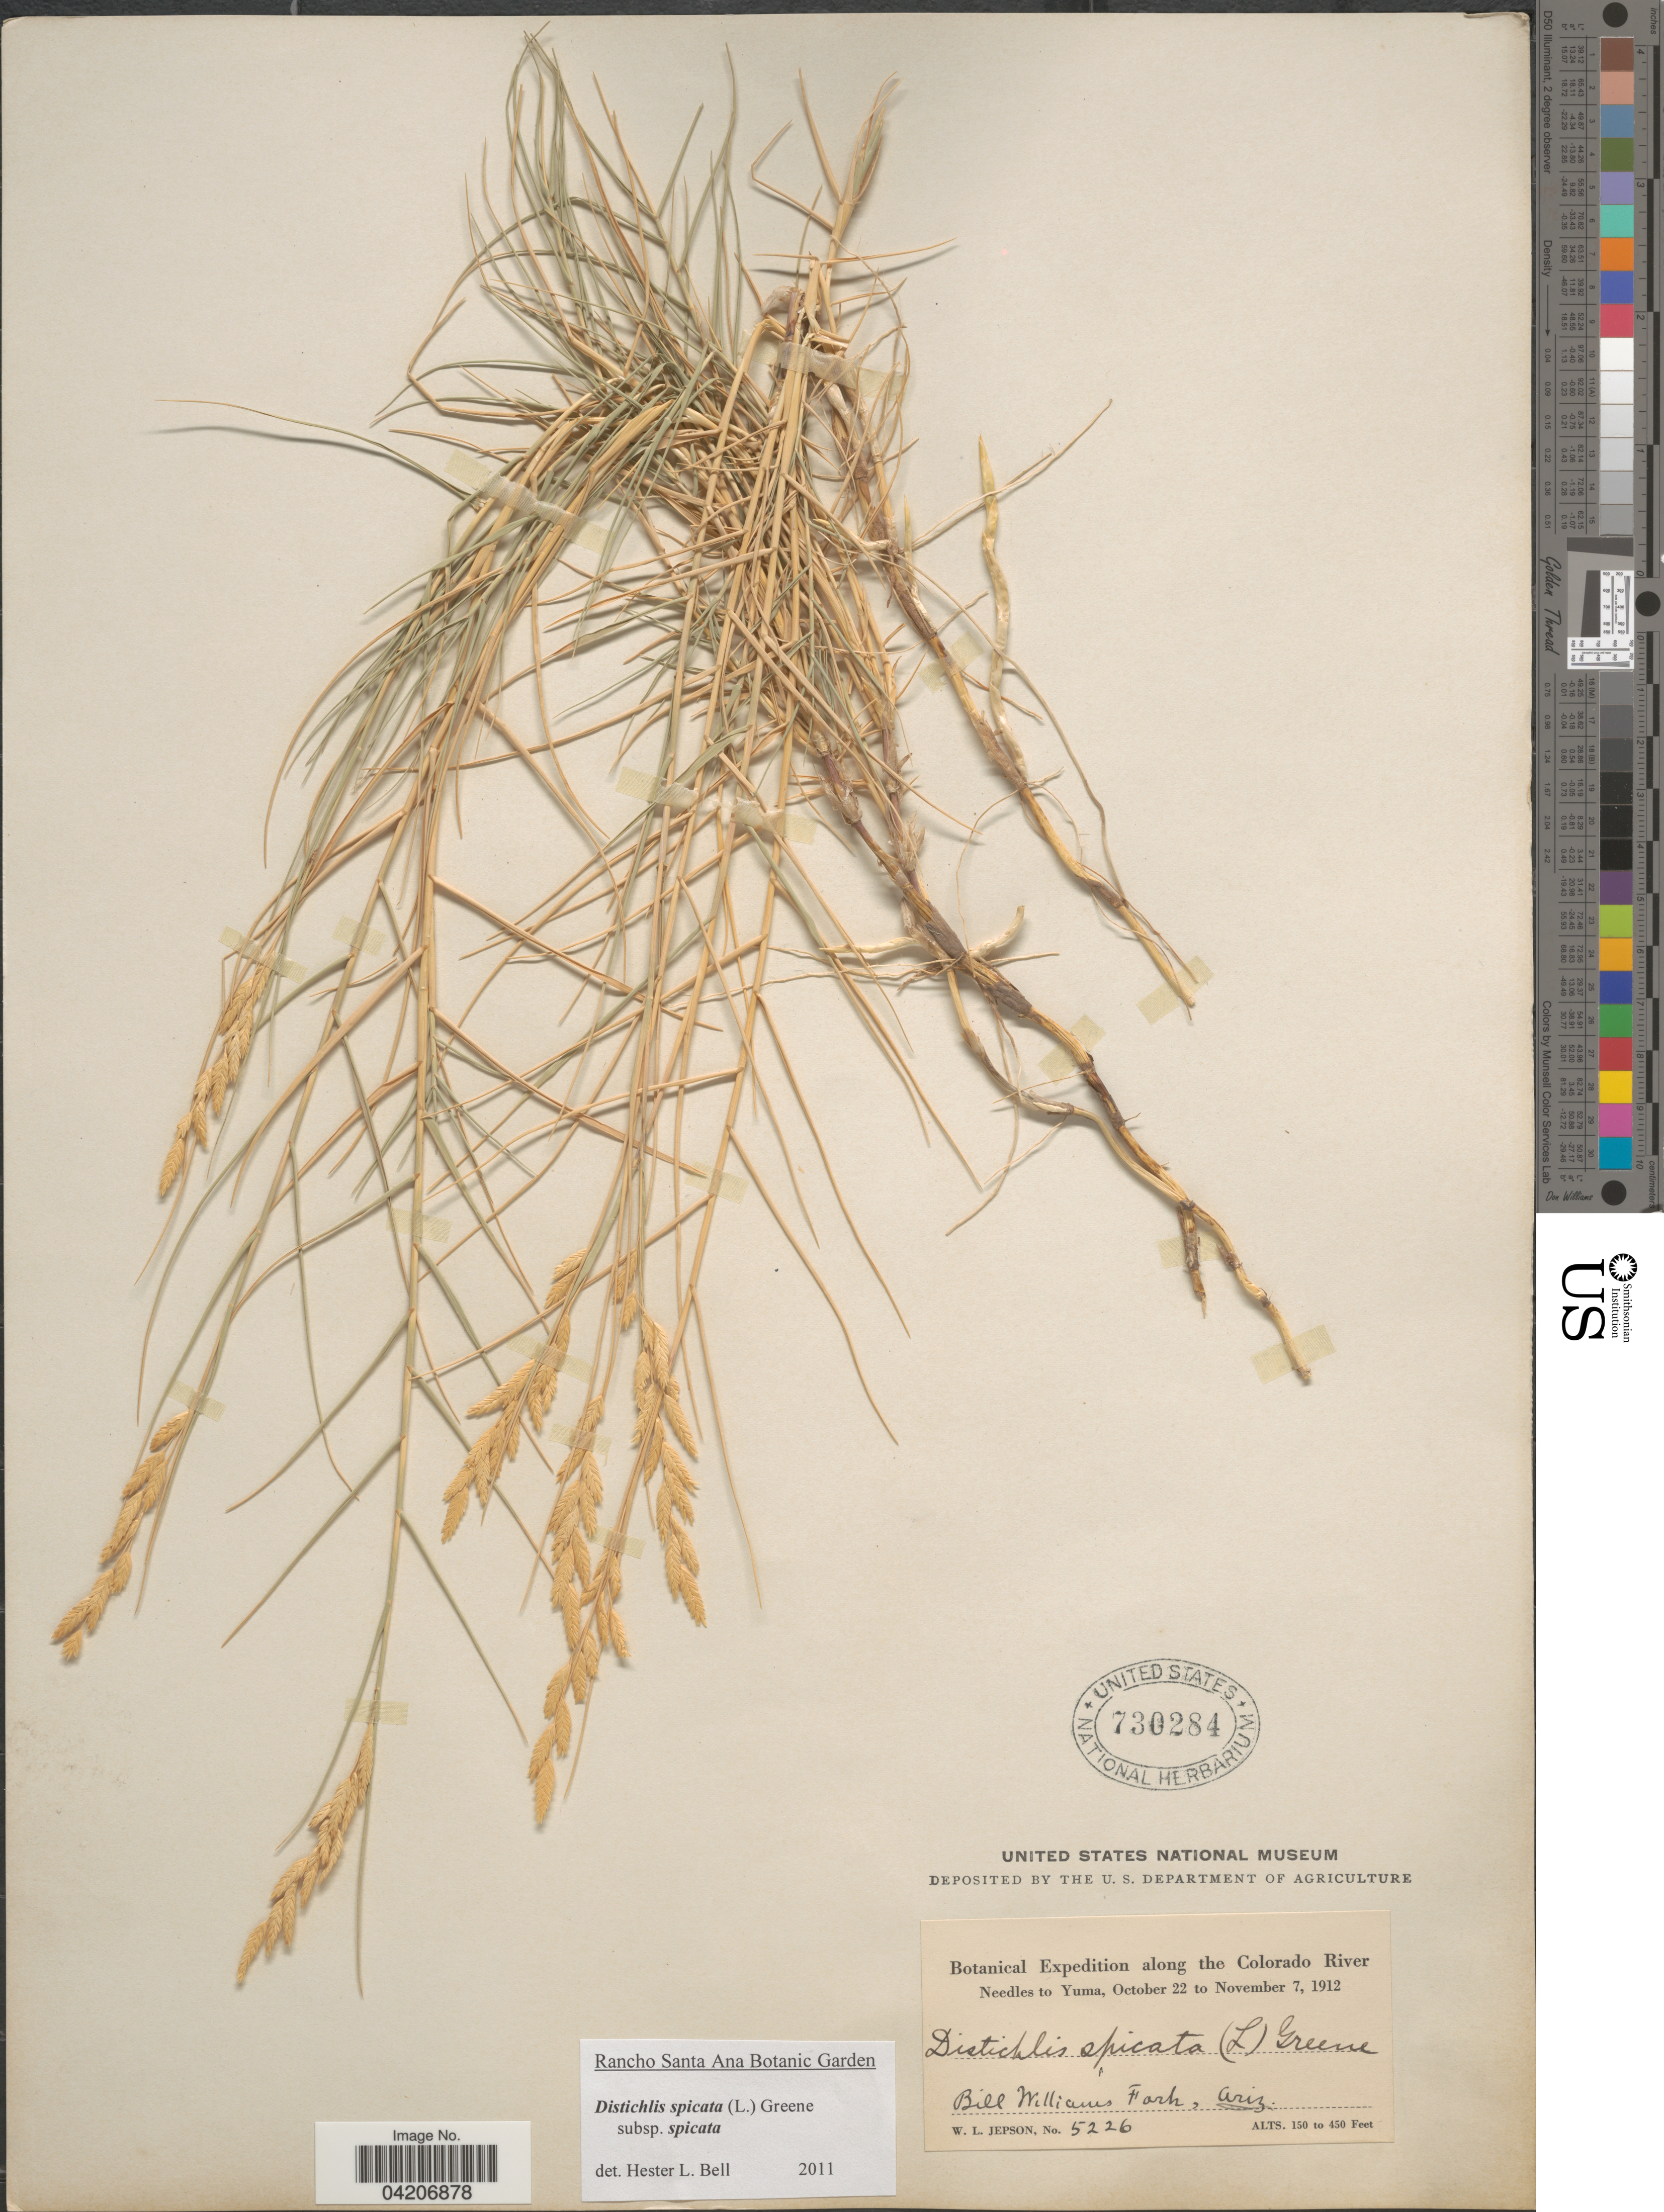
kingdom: Plantae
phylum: Tracheophyta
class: Liliopsida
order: Poales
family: Poaceae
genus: Distichlis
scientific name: Distichlis spicata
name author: (L.) Greene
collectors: W. L. Jepson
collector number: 5226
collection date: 1912-10-22/1912-11-07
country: United States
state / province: Arizona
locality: Botanical expedition along the Colorado River. Needles to Yuma. Bill Williams Fork.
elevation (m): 46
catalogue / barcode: US 730284